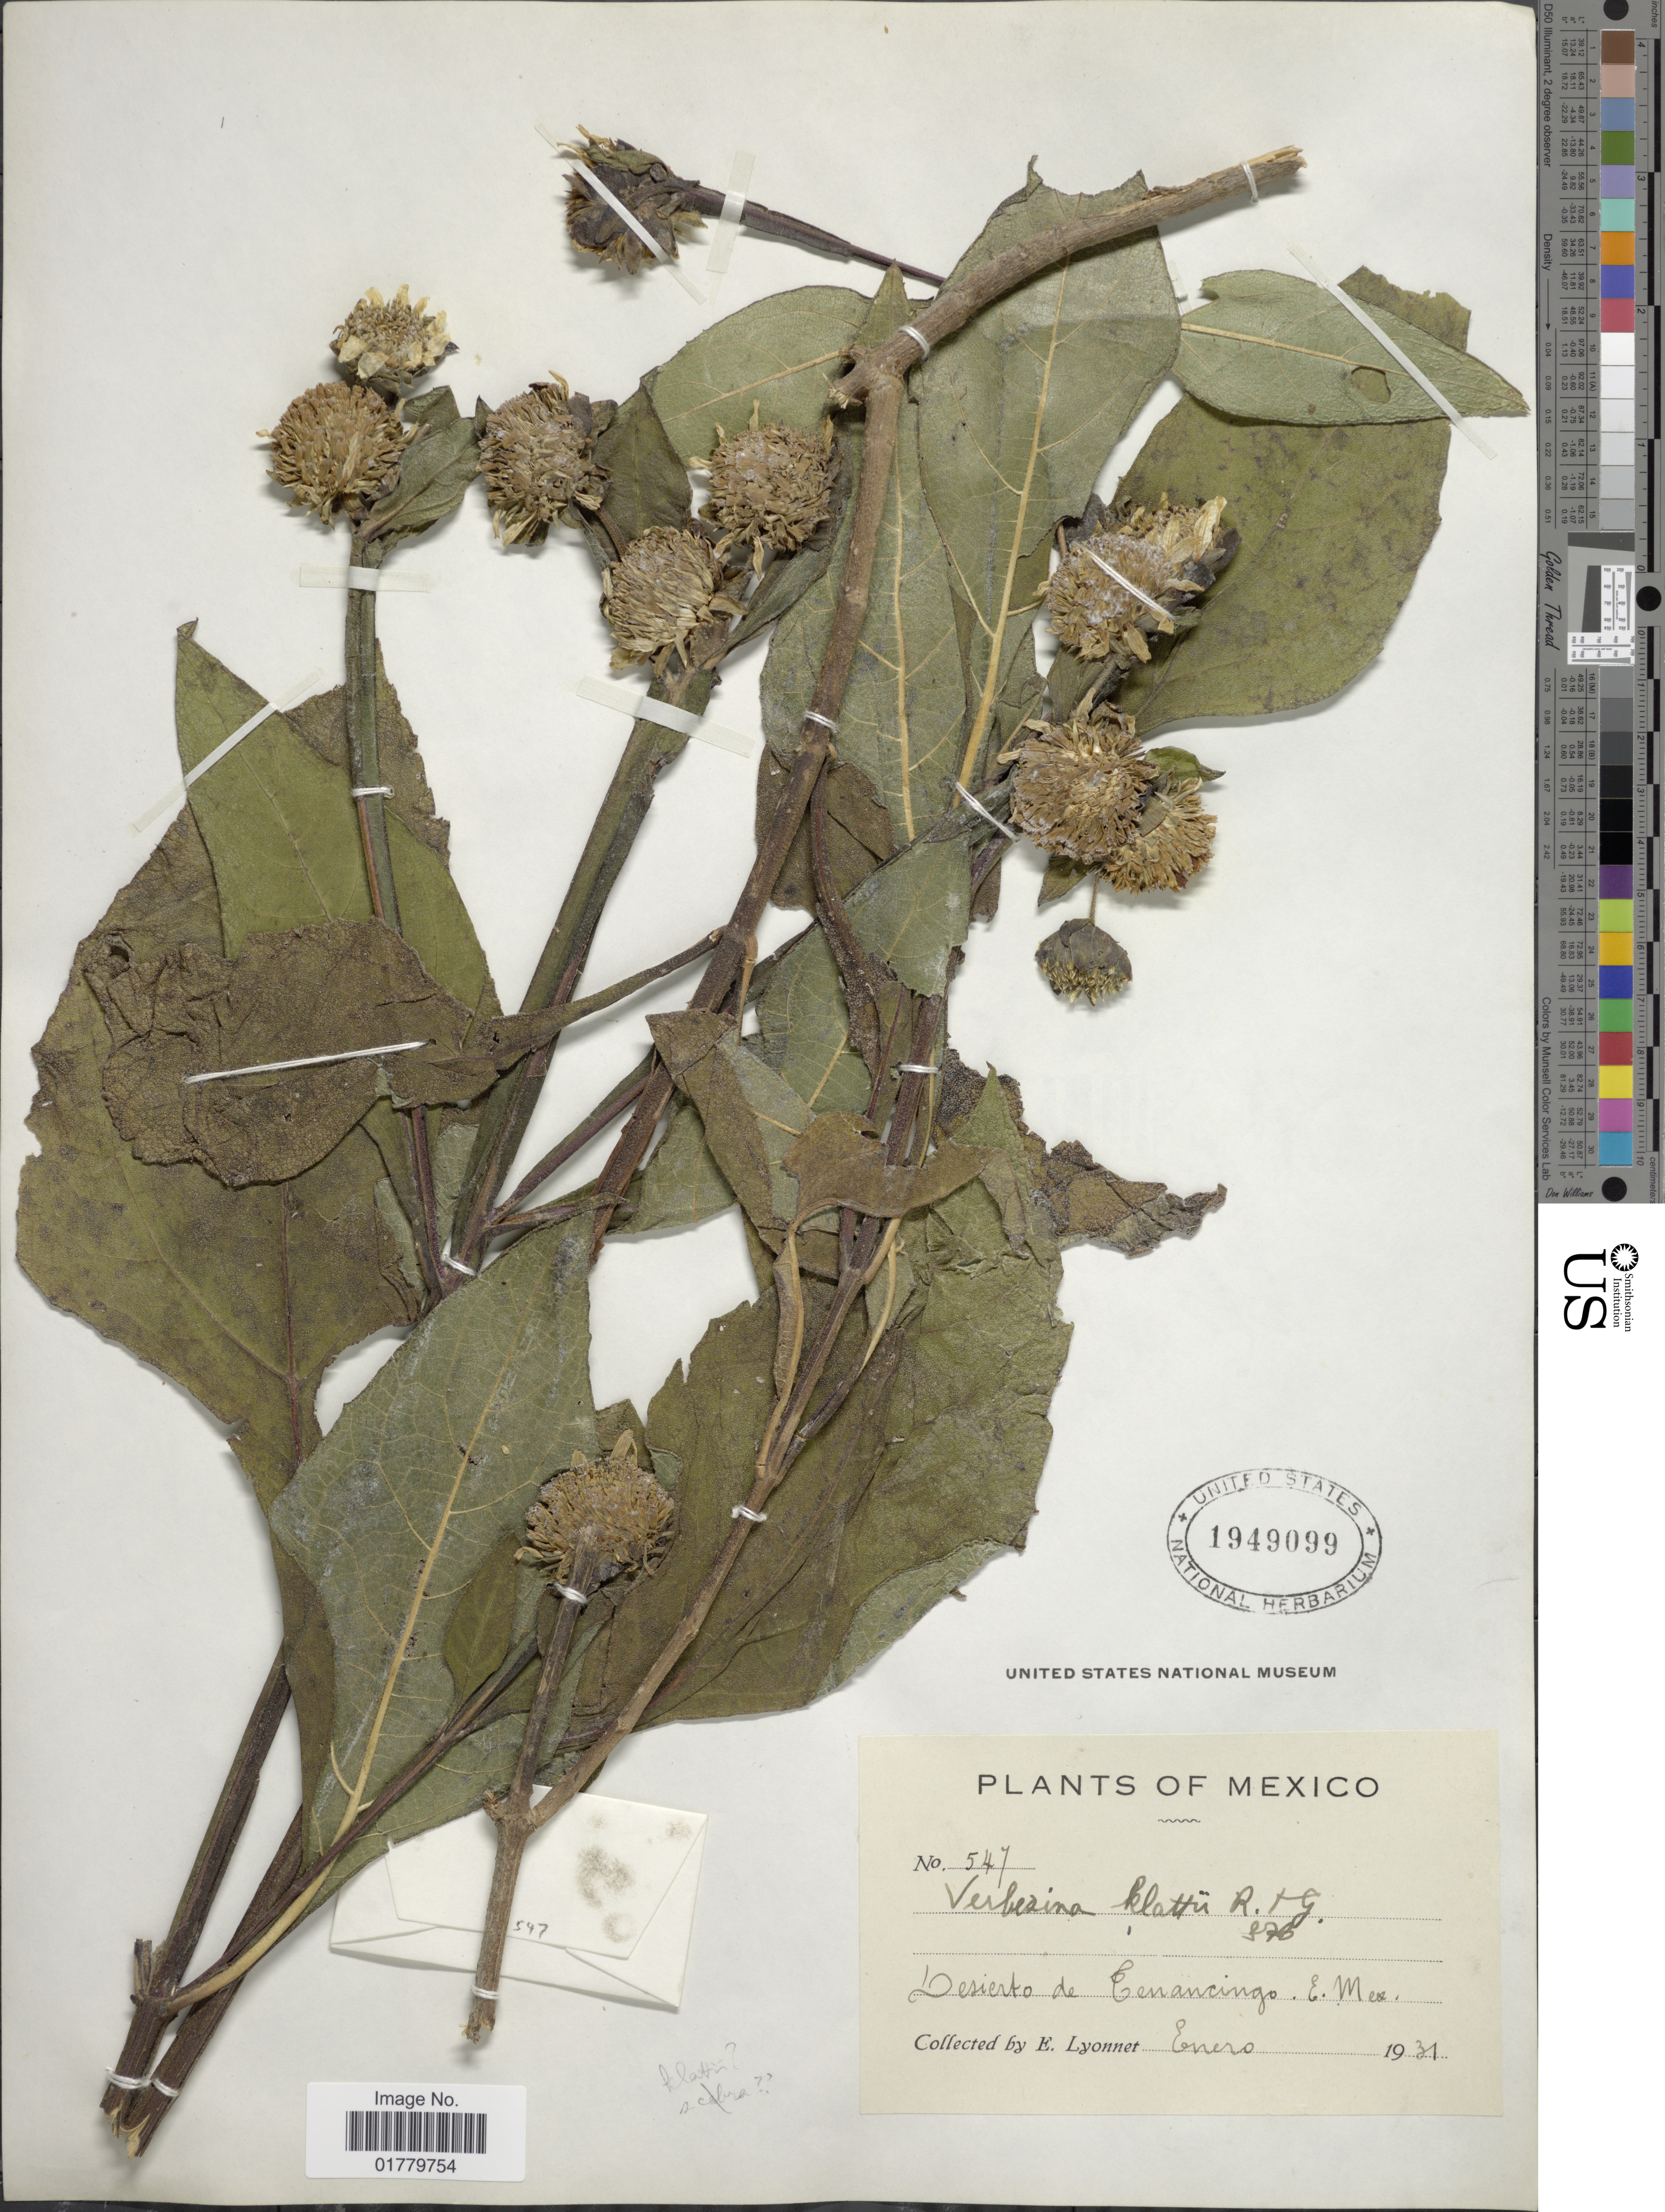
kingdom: Plantae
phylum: Tracheophyta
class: Magnoliopsida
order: Asterales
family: Asteraceae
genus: Verbesina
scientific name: Verbesina klattii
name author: B.L. Rob. & Greenm.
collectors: E. Lyonnet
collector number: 547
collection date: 1931-01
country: Mexico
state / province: México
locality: Desierto de Cenancingo, E. Mex.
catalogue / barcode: US 1949099